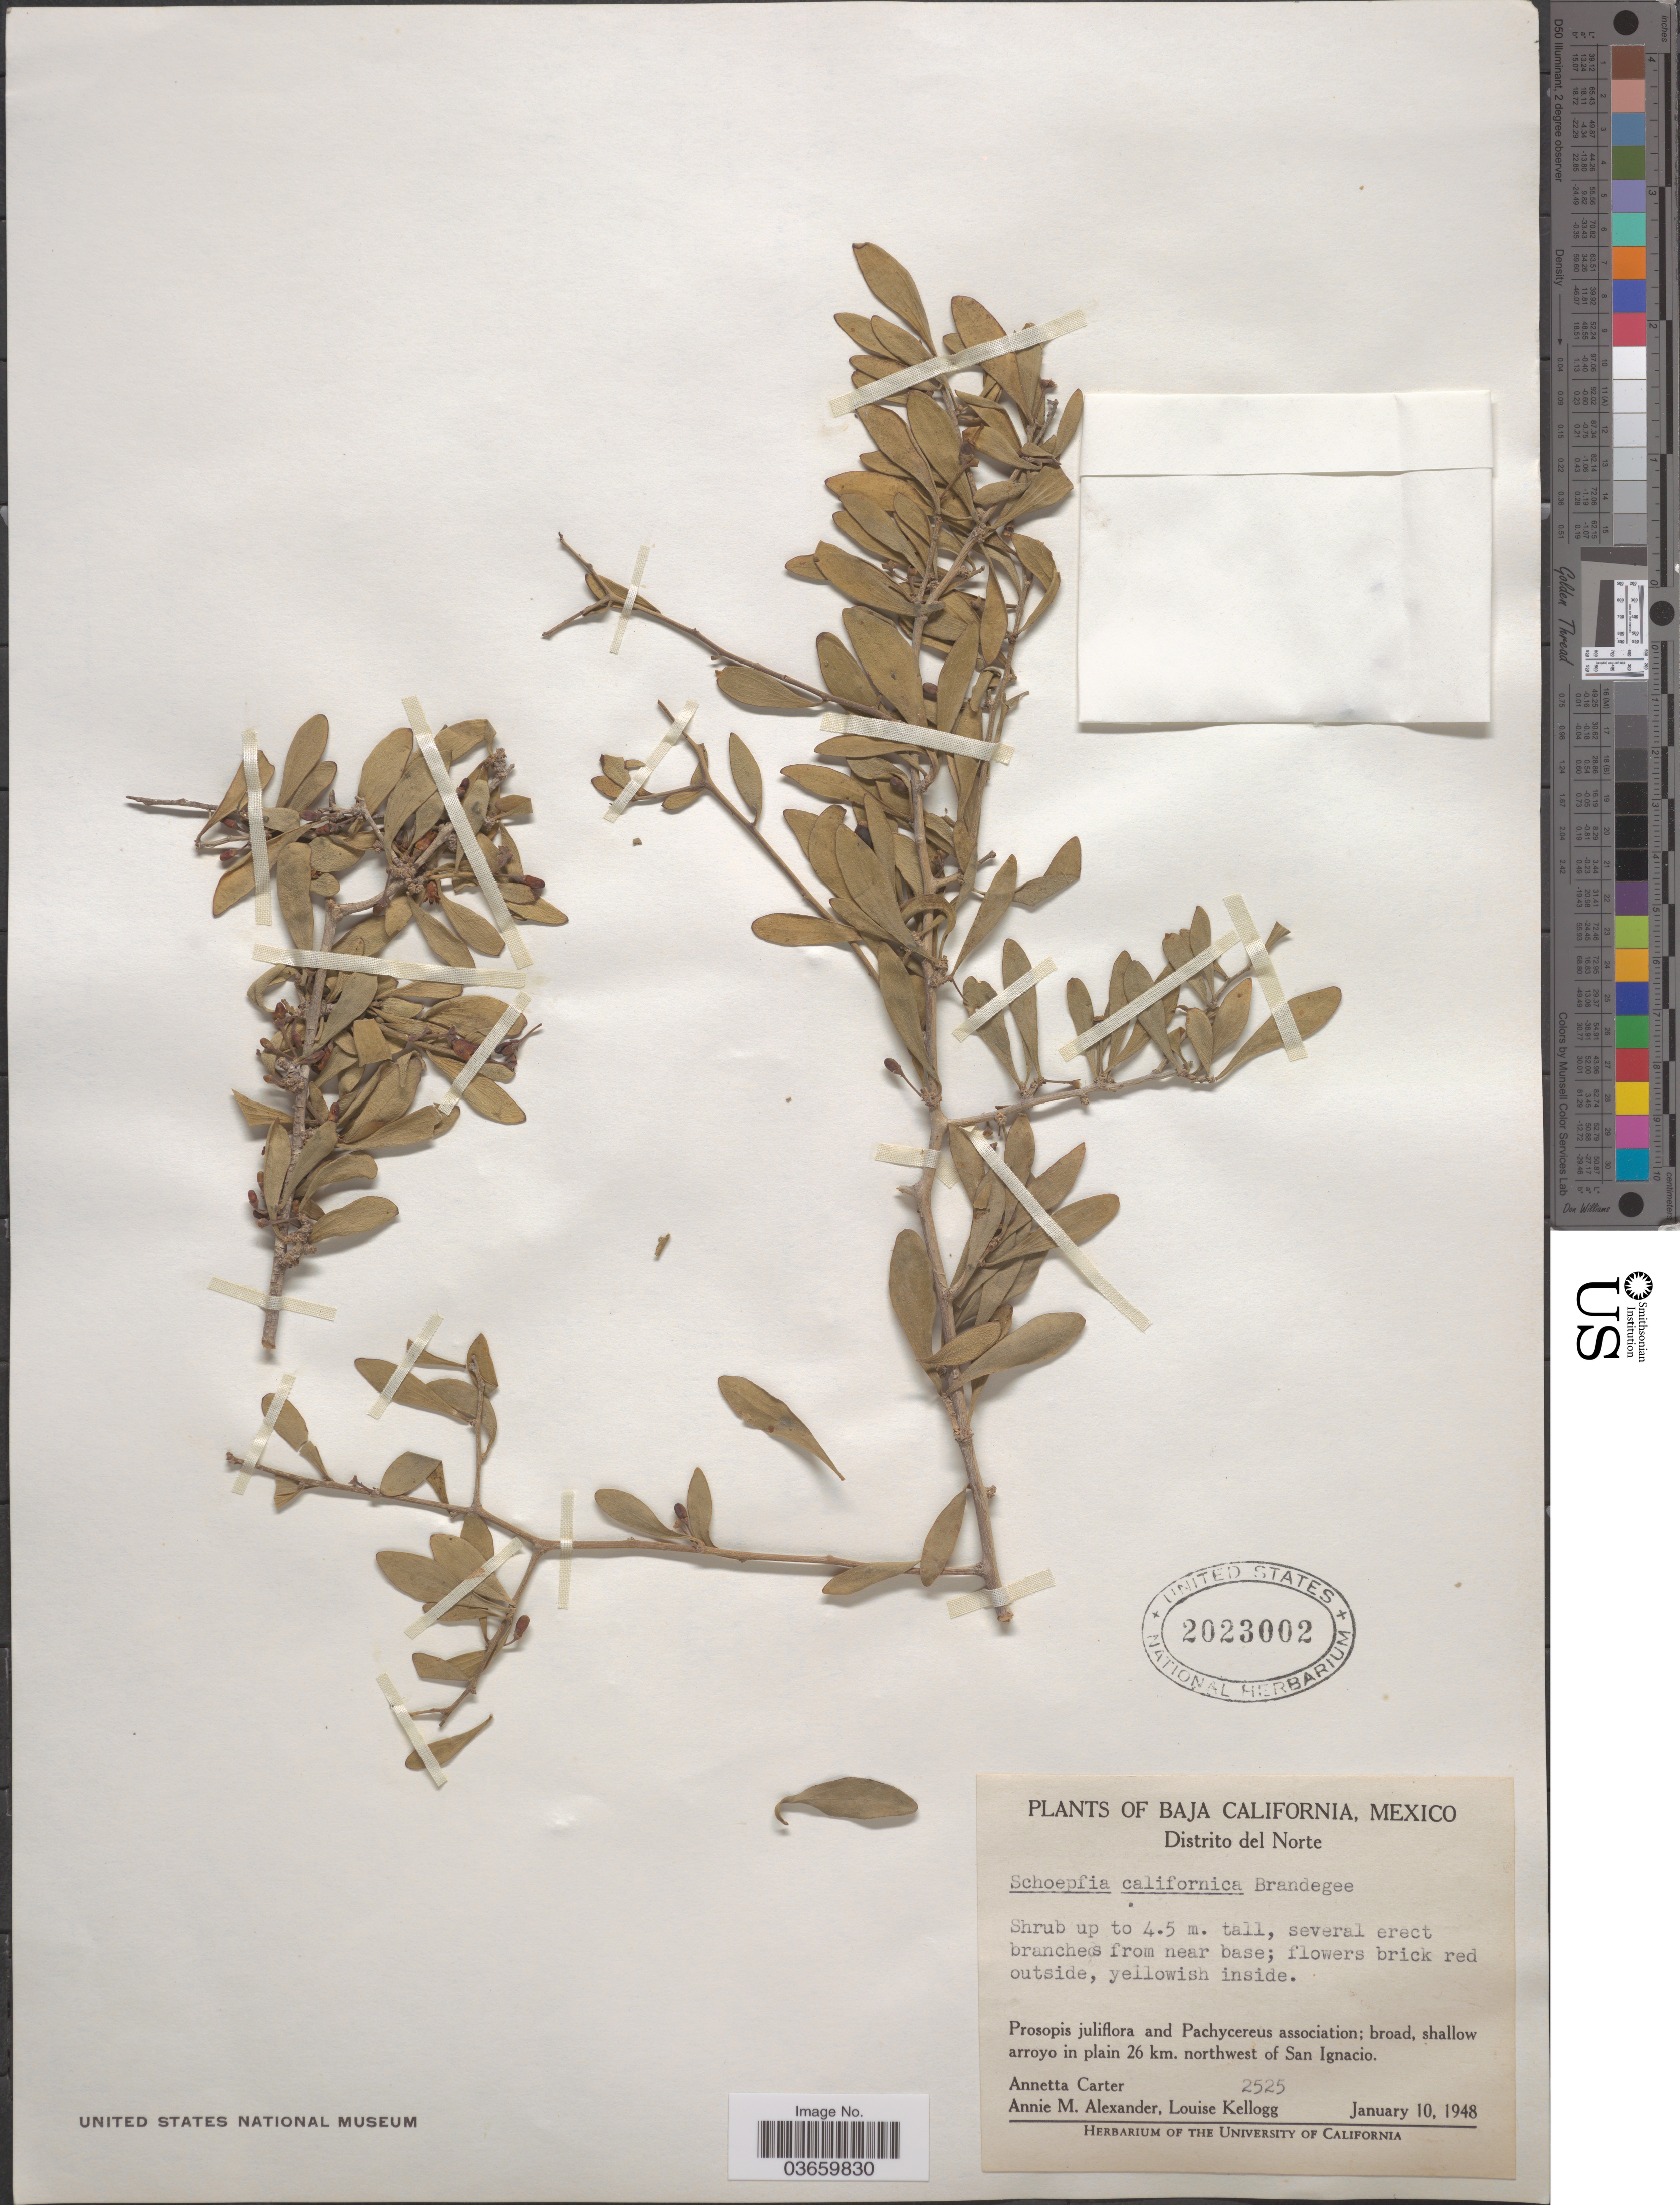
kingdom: Plantae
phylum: Tracheophyta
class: Magnoliopsida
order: Santalales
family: Schoepfiaceae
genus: Schoepfia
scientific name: Schoepfia californica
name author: Brandegee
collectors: A. Carter, A. M. Alexander & L. Kellogg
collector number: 2525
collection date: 1948-01-10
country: Mexico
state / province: Baja California Norte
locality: Distrito del Norte. Broad, shallow arroyo in plain 26 km. northwest of San Ignacio.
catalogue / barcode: US 2023002